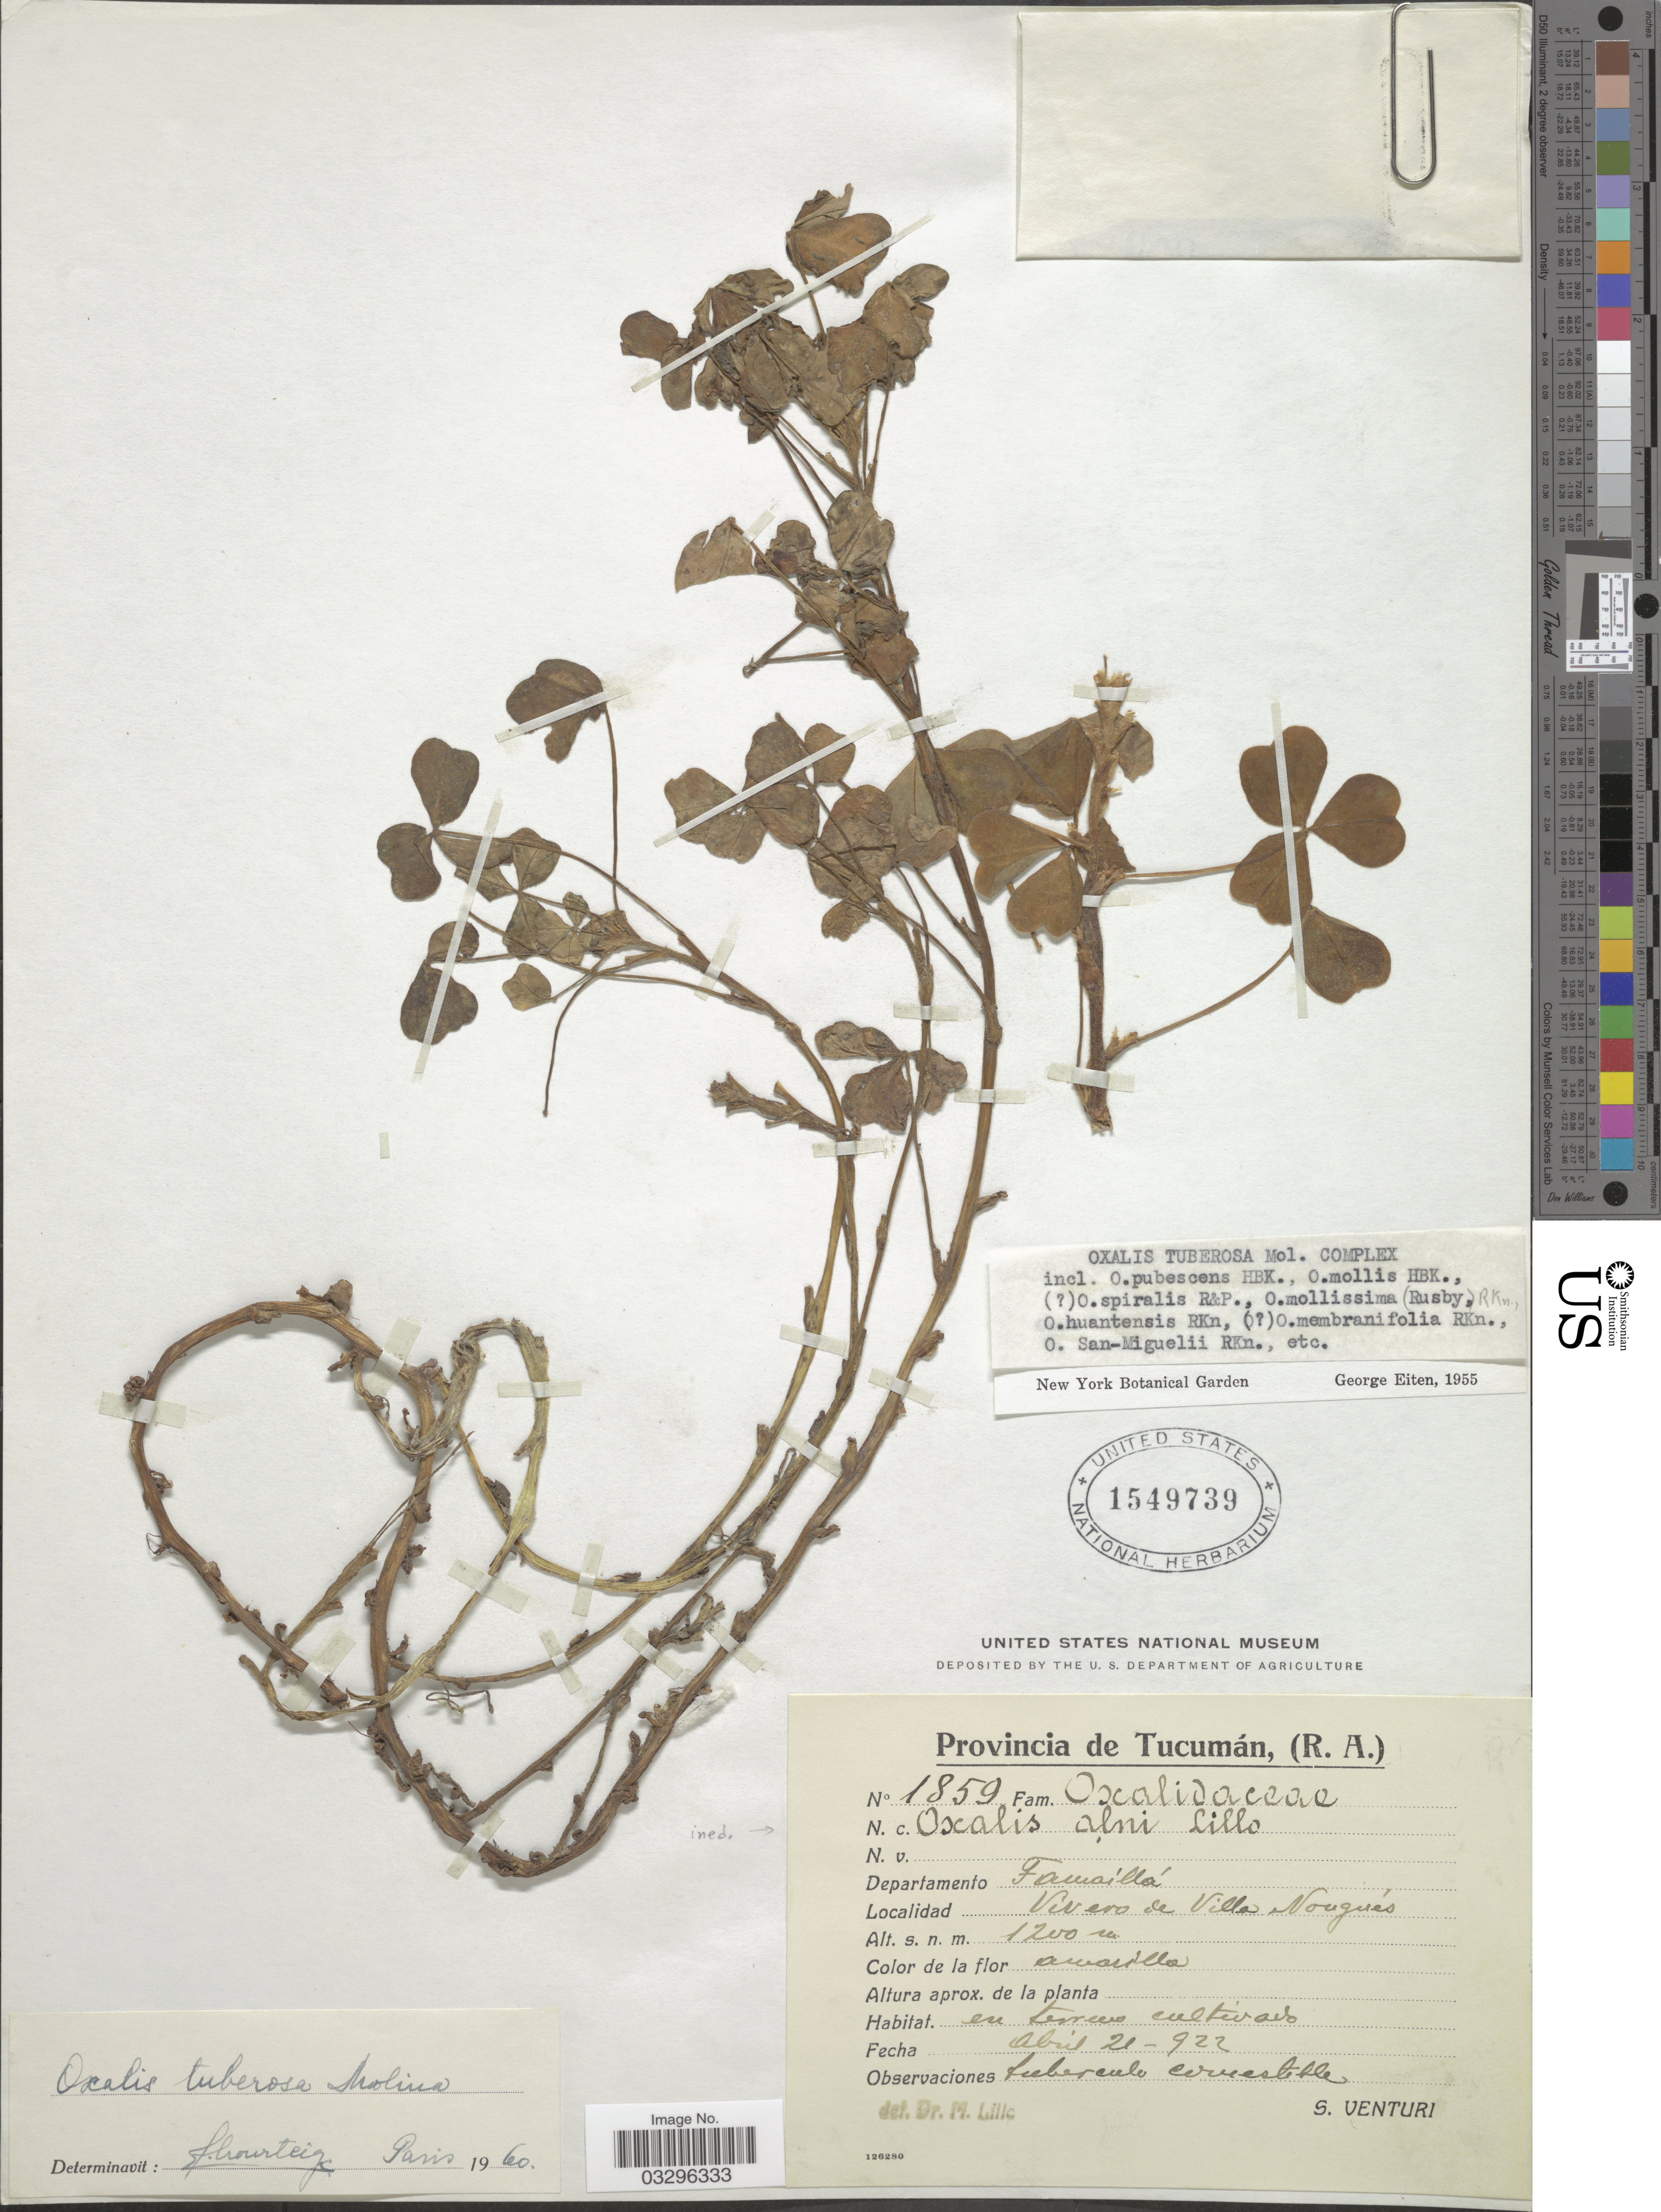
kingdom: Plantae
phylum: Tracheophyta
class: Magnoliopsida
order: Oxalidales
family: Oxalidaceae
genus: Oxalis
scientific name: Oxalis tuberosa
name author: Molina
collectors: S. Venturi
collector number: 1859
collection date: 1922-04-21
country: Argentina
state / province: Tucuman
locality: Departamento Famaillá. Vivero de Villa Nougués.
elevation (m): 1200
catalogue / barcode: US 1549739